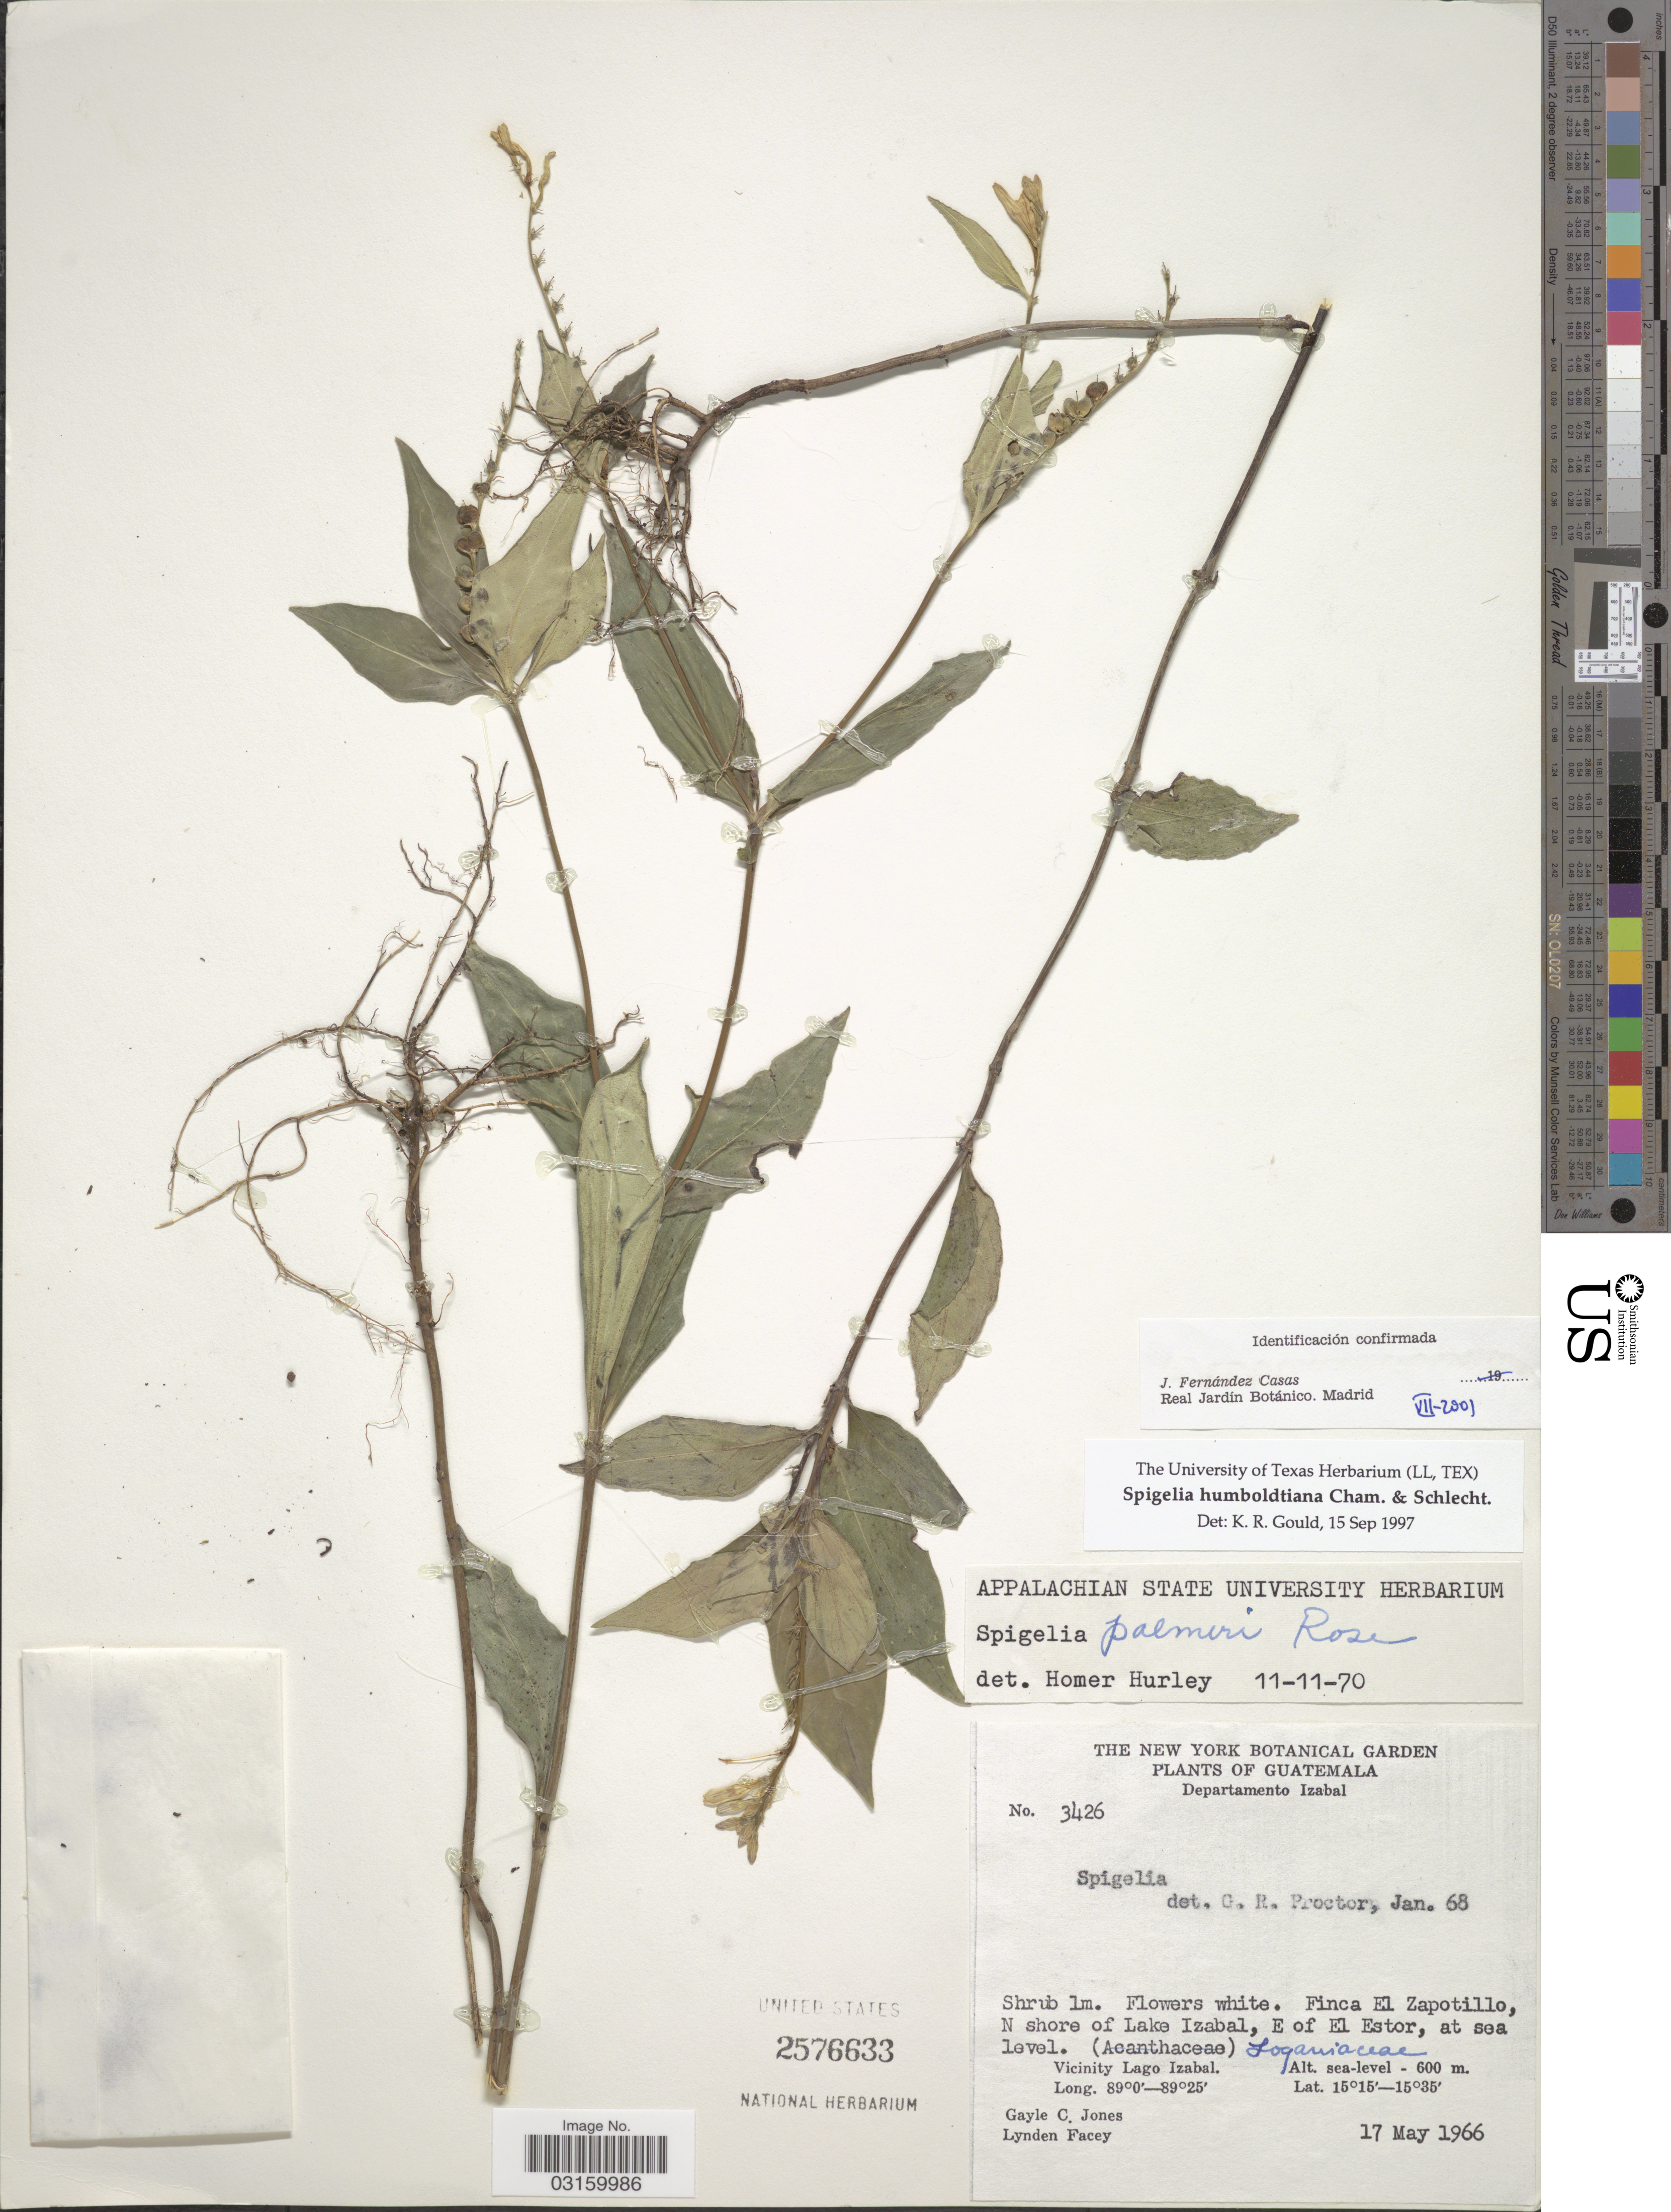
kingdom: Plantae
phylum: Tracheophyta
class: Magnoliopsida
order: Gentianales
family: Loganiaceae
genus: Spigelia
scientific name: Spigelia humboldtiana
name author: Cham. & Schltdl.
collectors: G. C. Jones & L. Facey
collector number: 3426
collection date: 1966-05-17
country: Guatemala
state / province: Izabal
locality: Departamento Izabal, Finca El Zapotillo, N shore of Lake Izabal, E of El Estor, Vicinity Lago Izabal.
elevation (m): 0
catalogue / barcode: US 2576633